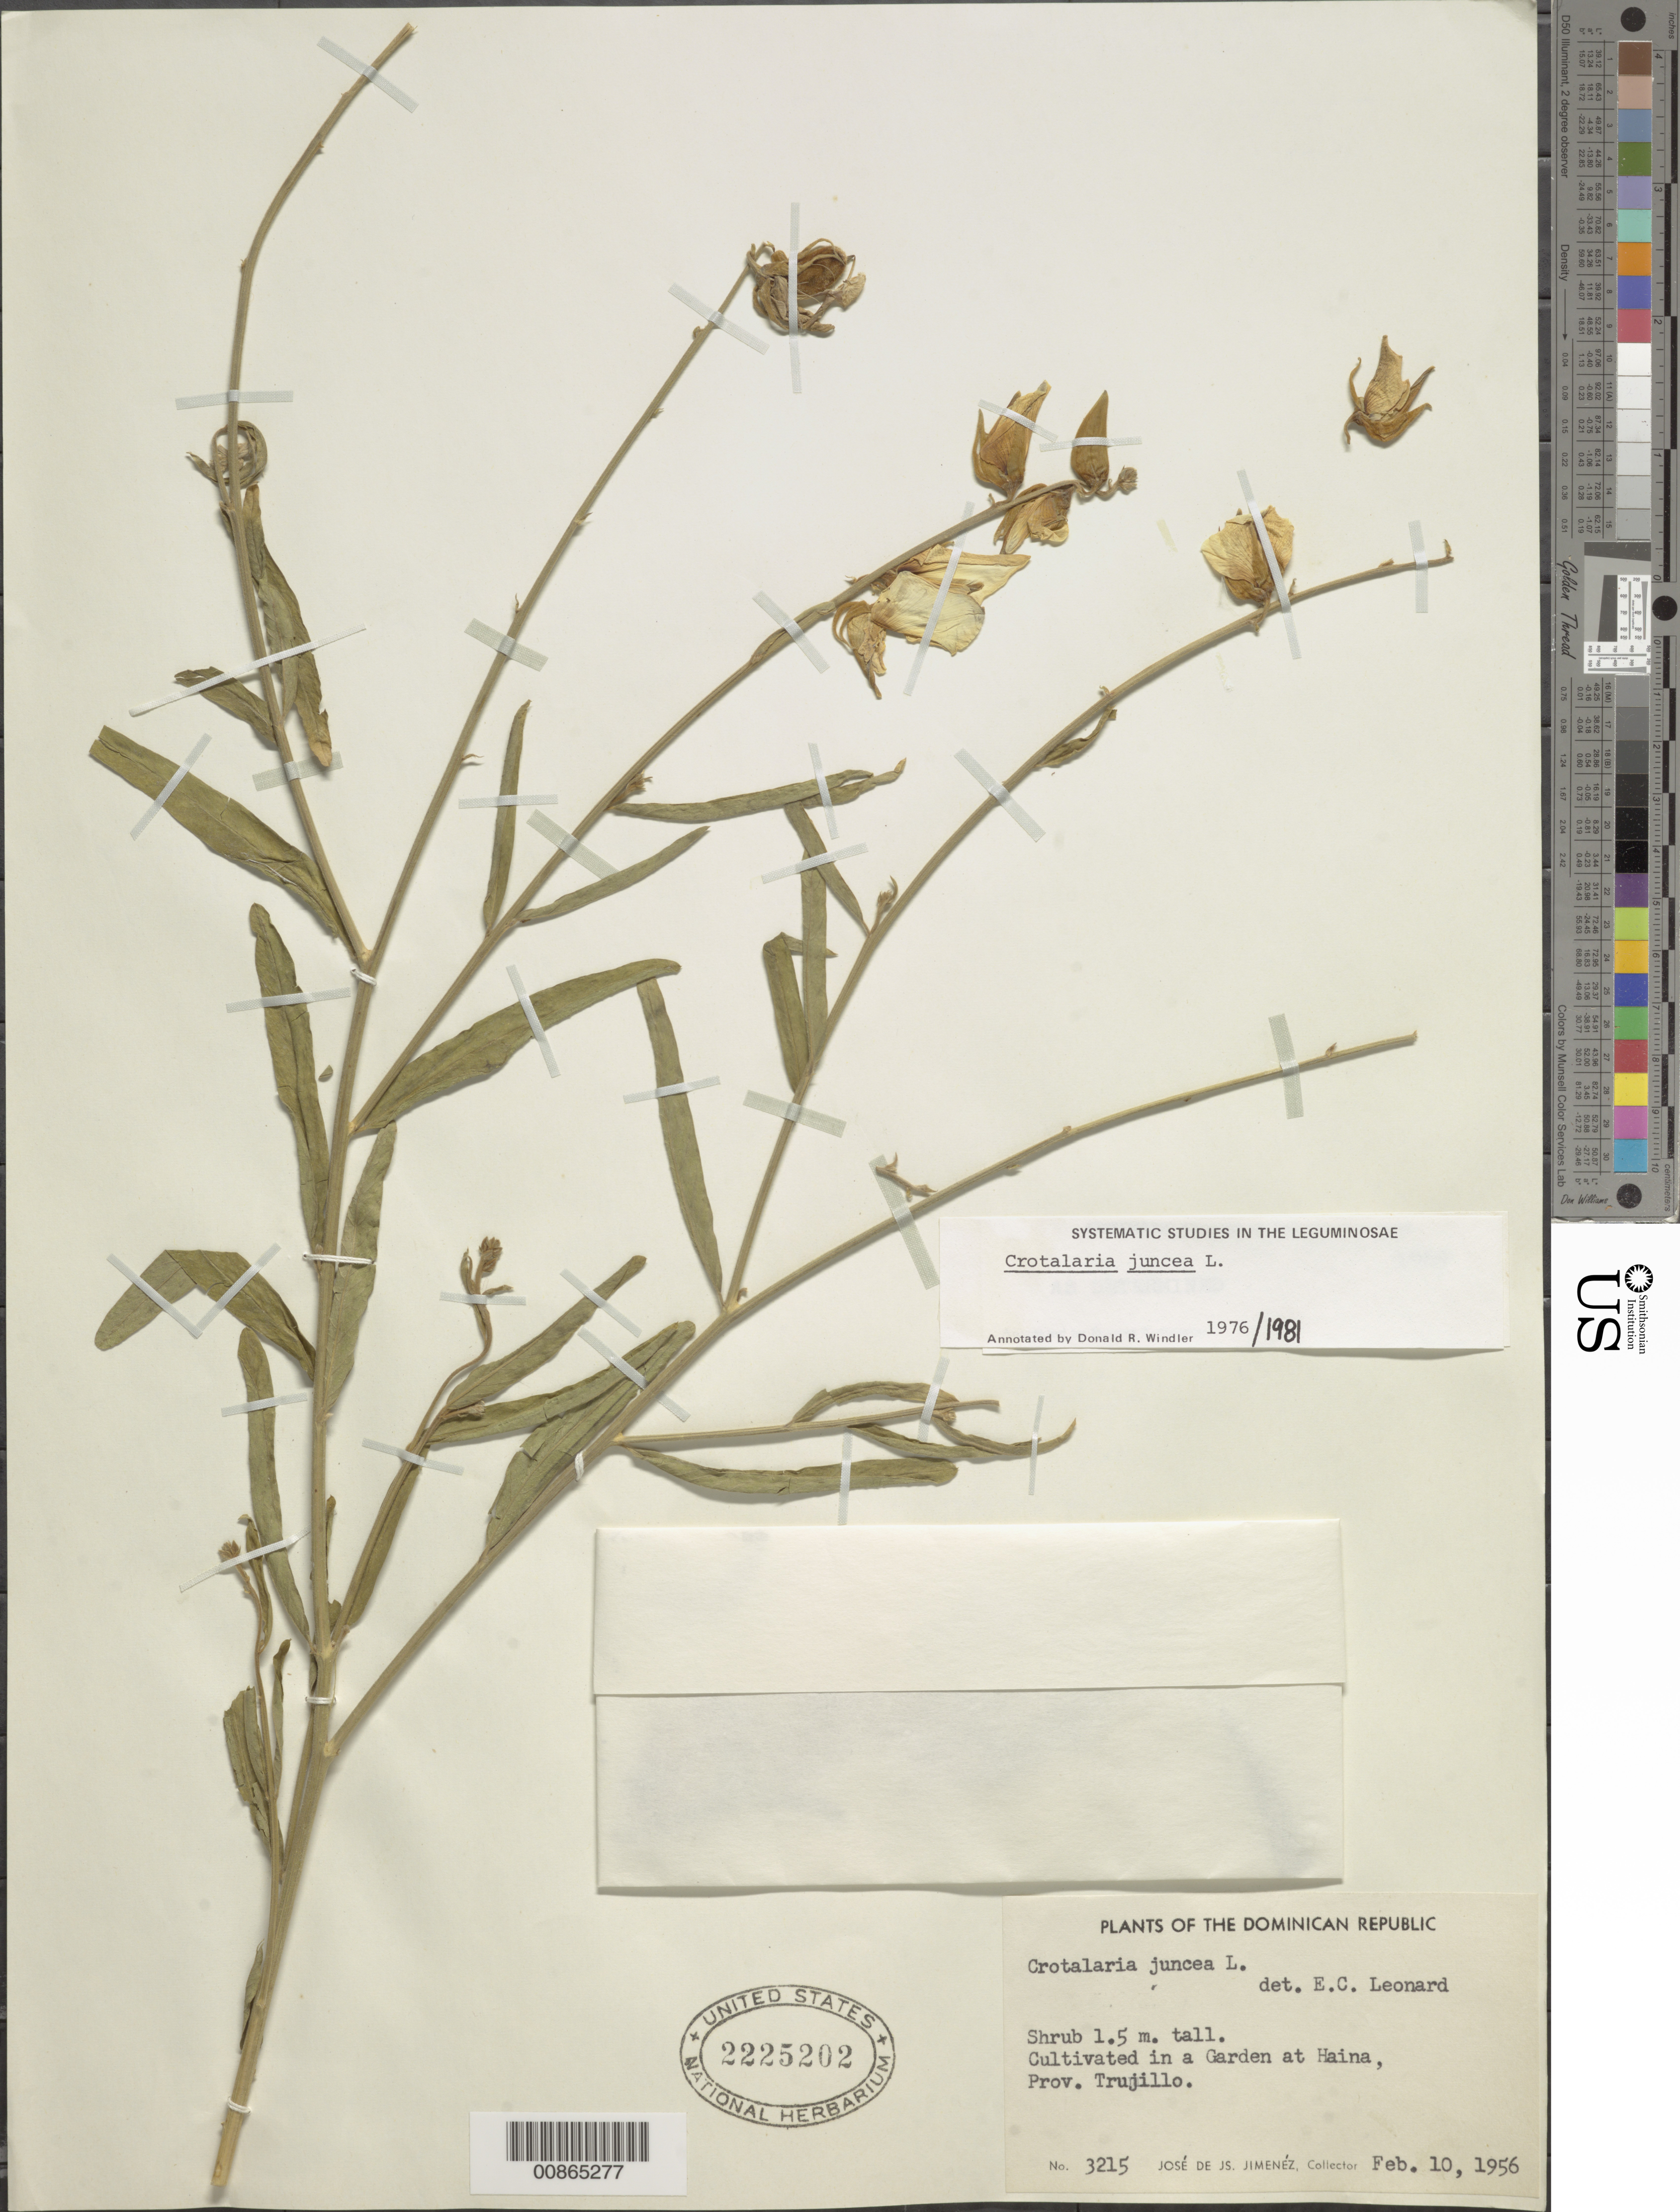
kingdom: Plantae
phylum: Tracheophyta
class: Magnoliopsida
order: Fabales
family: Fabaceae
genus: Crotalaria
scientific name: Crotalaria juncea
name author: L.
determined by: Windler, D. R.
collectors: J. J. Jiménez Almonte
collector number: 3215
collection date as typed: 10 Feb 1956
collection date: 1956-02-10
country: Dominican Republic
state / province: San Cristobal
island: Hispaniola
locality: Haina. Prov. Trujillo (obsolete).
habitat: In a garden.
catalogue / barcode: US 2225202